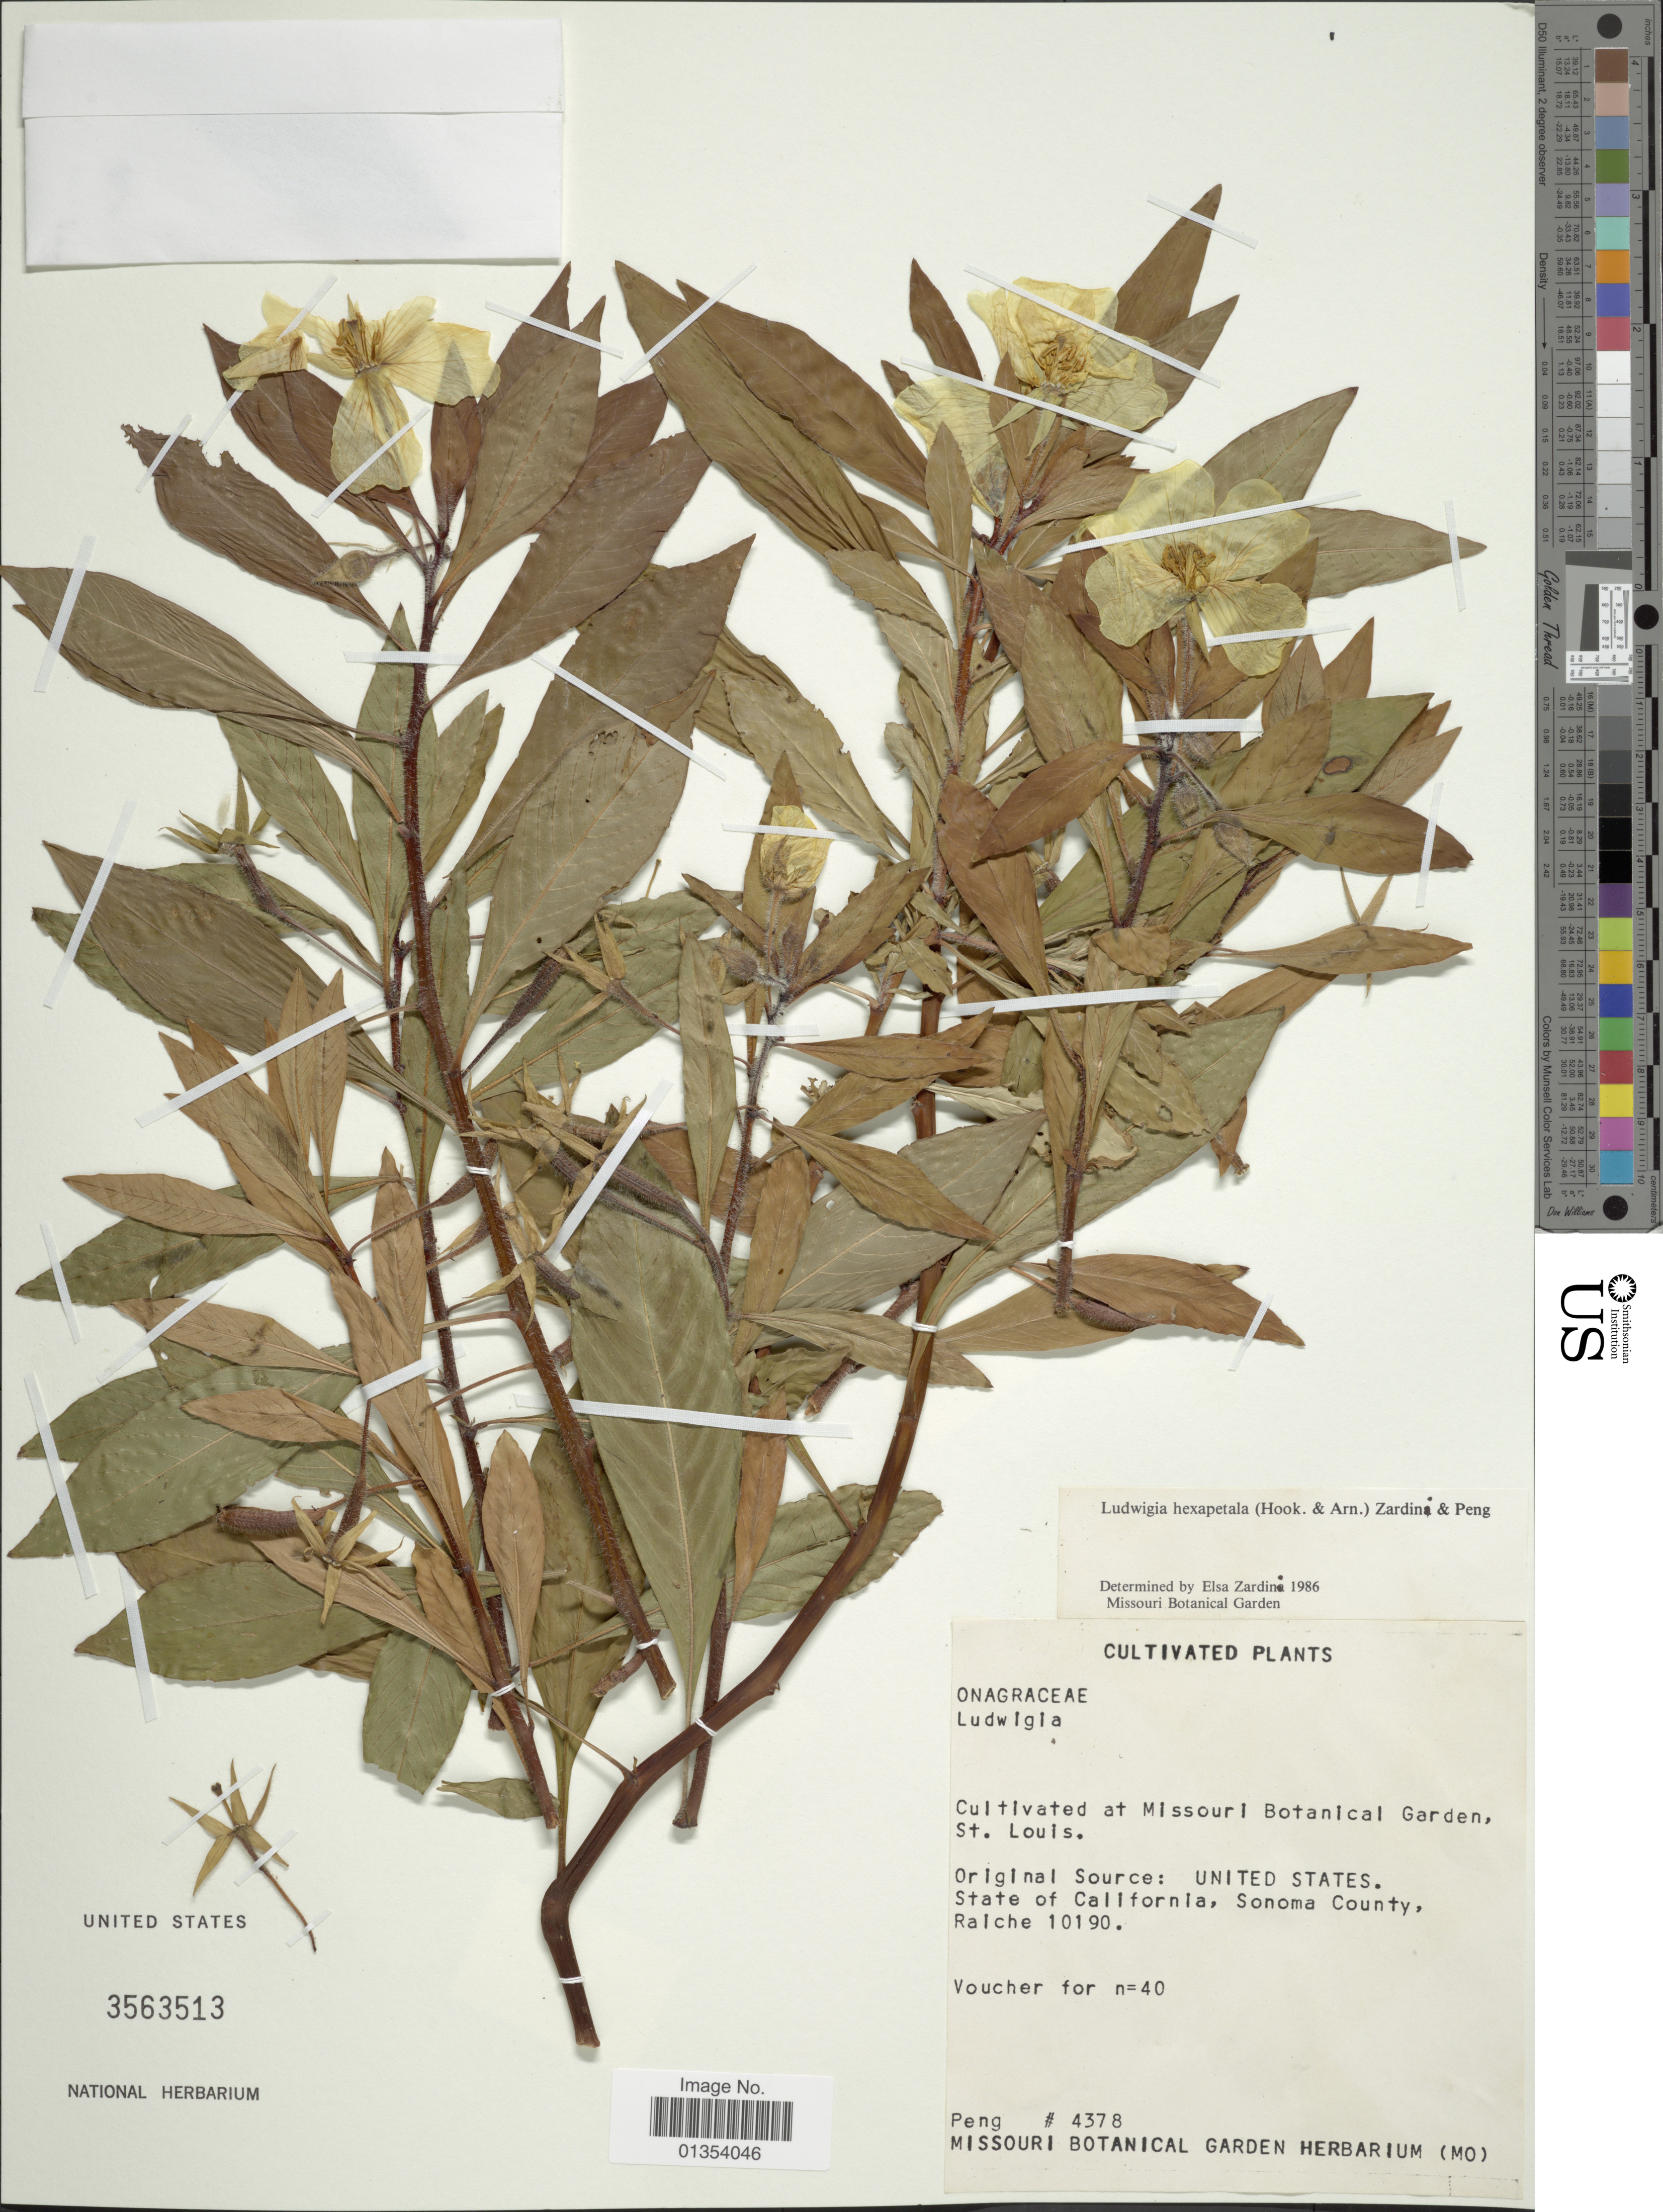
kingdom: Plantae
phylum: Tracheophyta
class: Magnoliopsida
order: Myrtales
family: Onagraceae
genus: Ludwigia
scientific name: Ludwigia hexapetala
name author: (Hook. & Arn.) Zardini et al.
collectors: -- Peng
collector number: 4378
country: United States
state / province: Missouri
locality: At Missouri Botanical Garden, St. Louis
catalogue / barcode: US 3563513